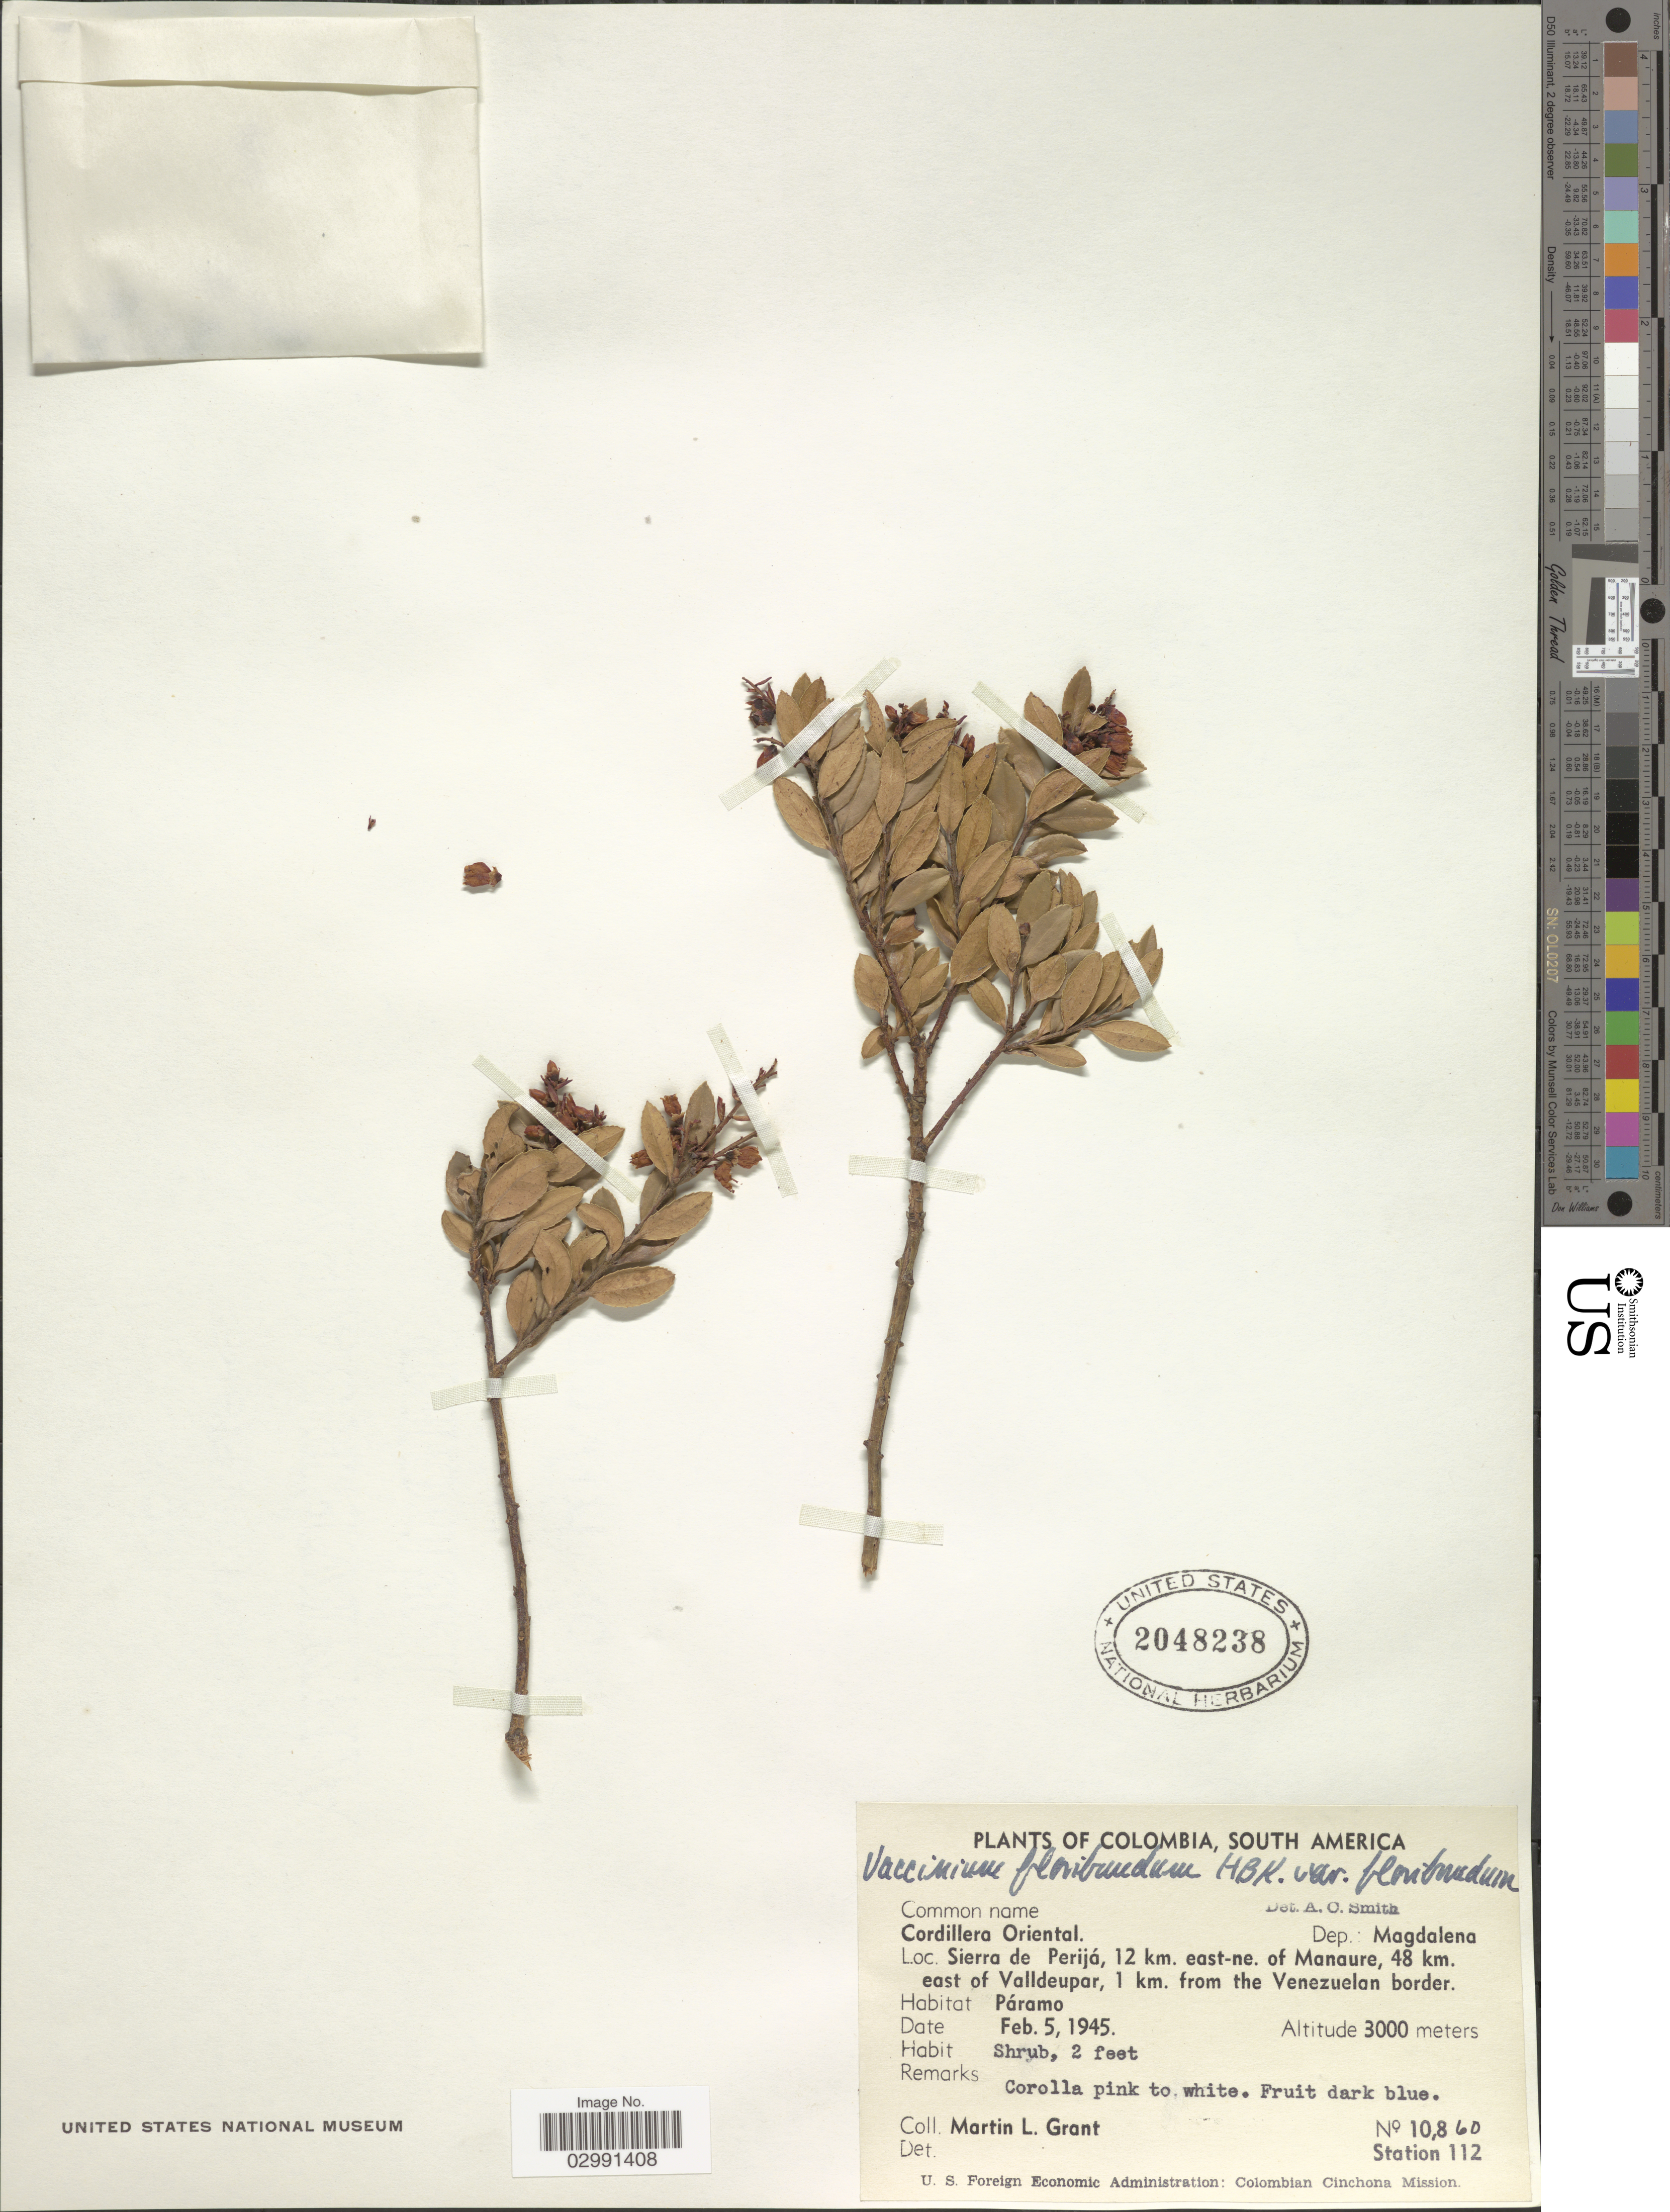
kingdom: Plantae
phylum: Tracheophyta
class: Magnoliopsida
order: Ericales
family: Ericaceae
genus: Vaccinium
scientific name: Vaccinium floribundum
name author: Kunth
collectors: M. L. Grant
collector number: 10860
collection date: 1945-02-05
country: Colombia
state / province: Magdalena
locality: South America. Cordillera Oriental. Dep.: Magdalena. Sierra de Perijá, 12 km. east-ne. of Manaure, 48 km. east of Valldeupar, 1 km. from the Venezuelan border. Páramo.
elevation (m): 3000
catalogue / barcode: US 2048238